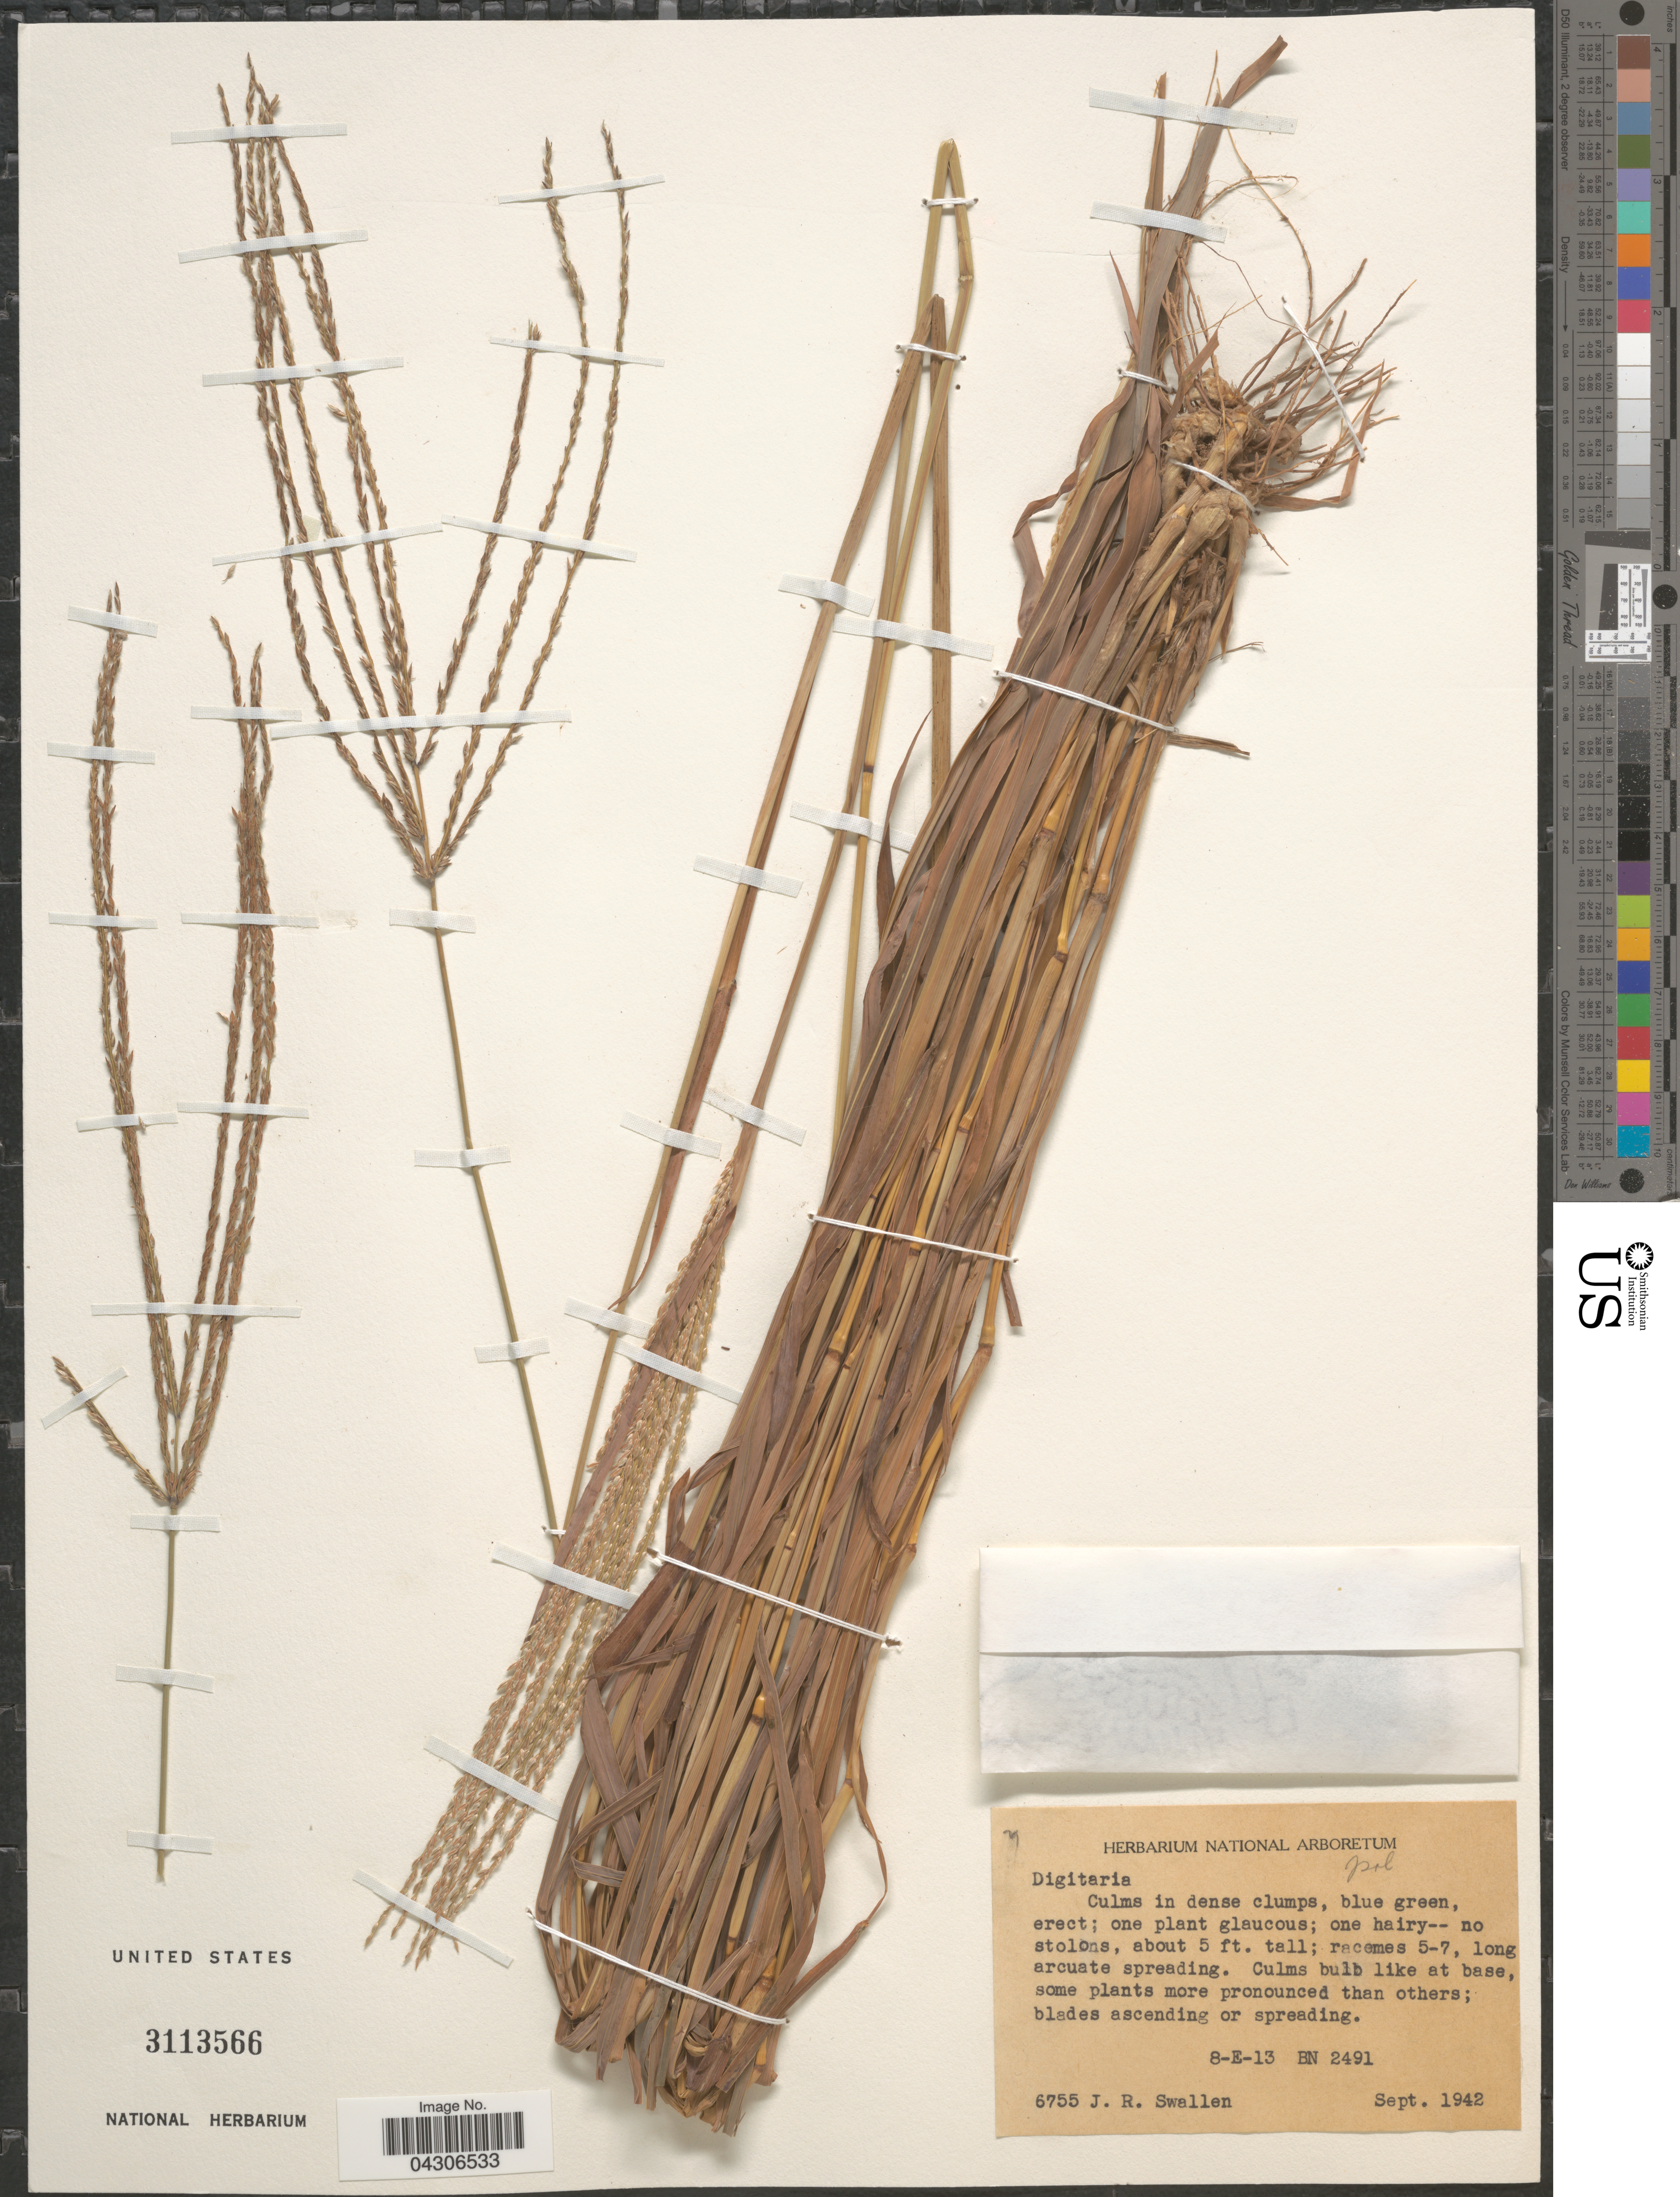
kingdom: Plantae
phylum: Tracheophyta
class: Liliopsida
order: Poales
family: Poaceae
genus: Digitaria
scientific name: Digitaria sp.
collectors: J. R. Swallen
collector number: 6755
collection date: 1942-09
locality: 8--E-13 BN 2491.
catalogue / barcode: US 3113566